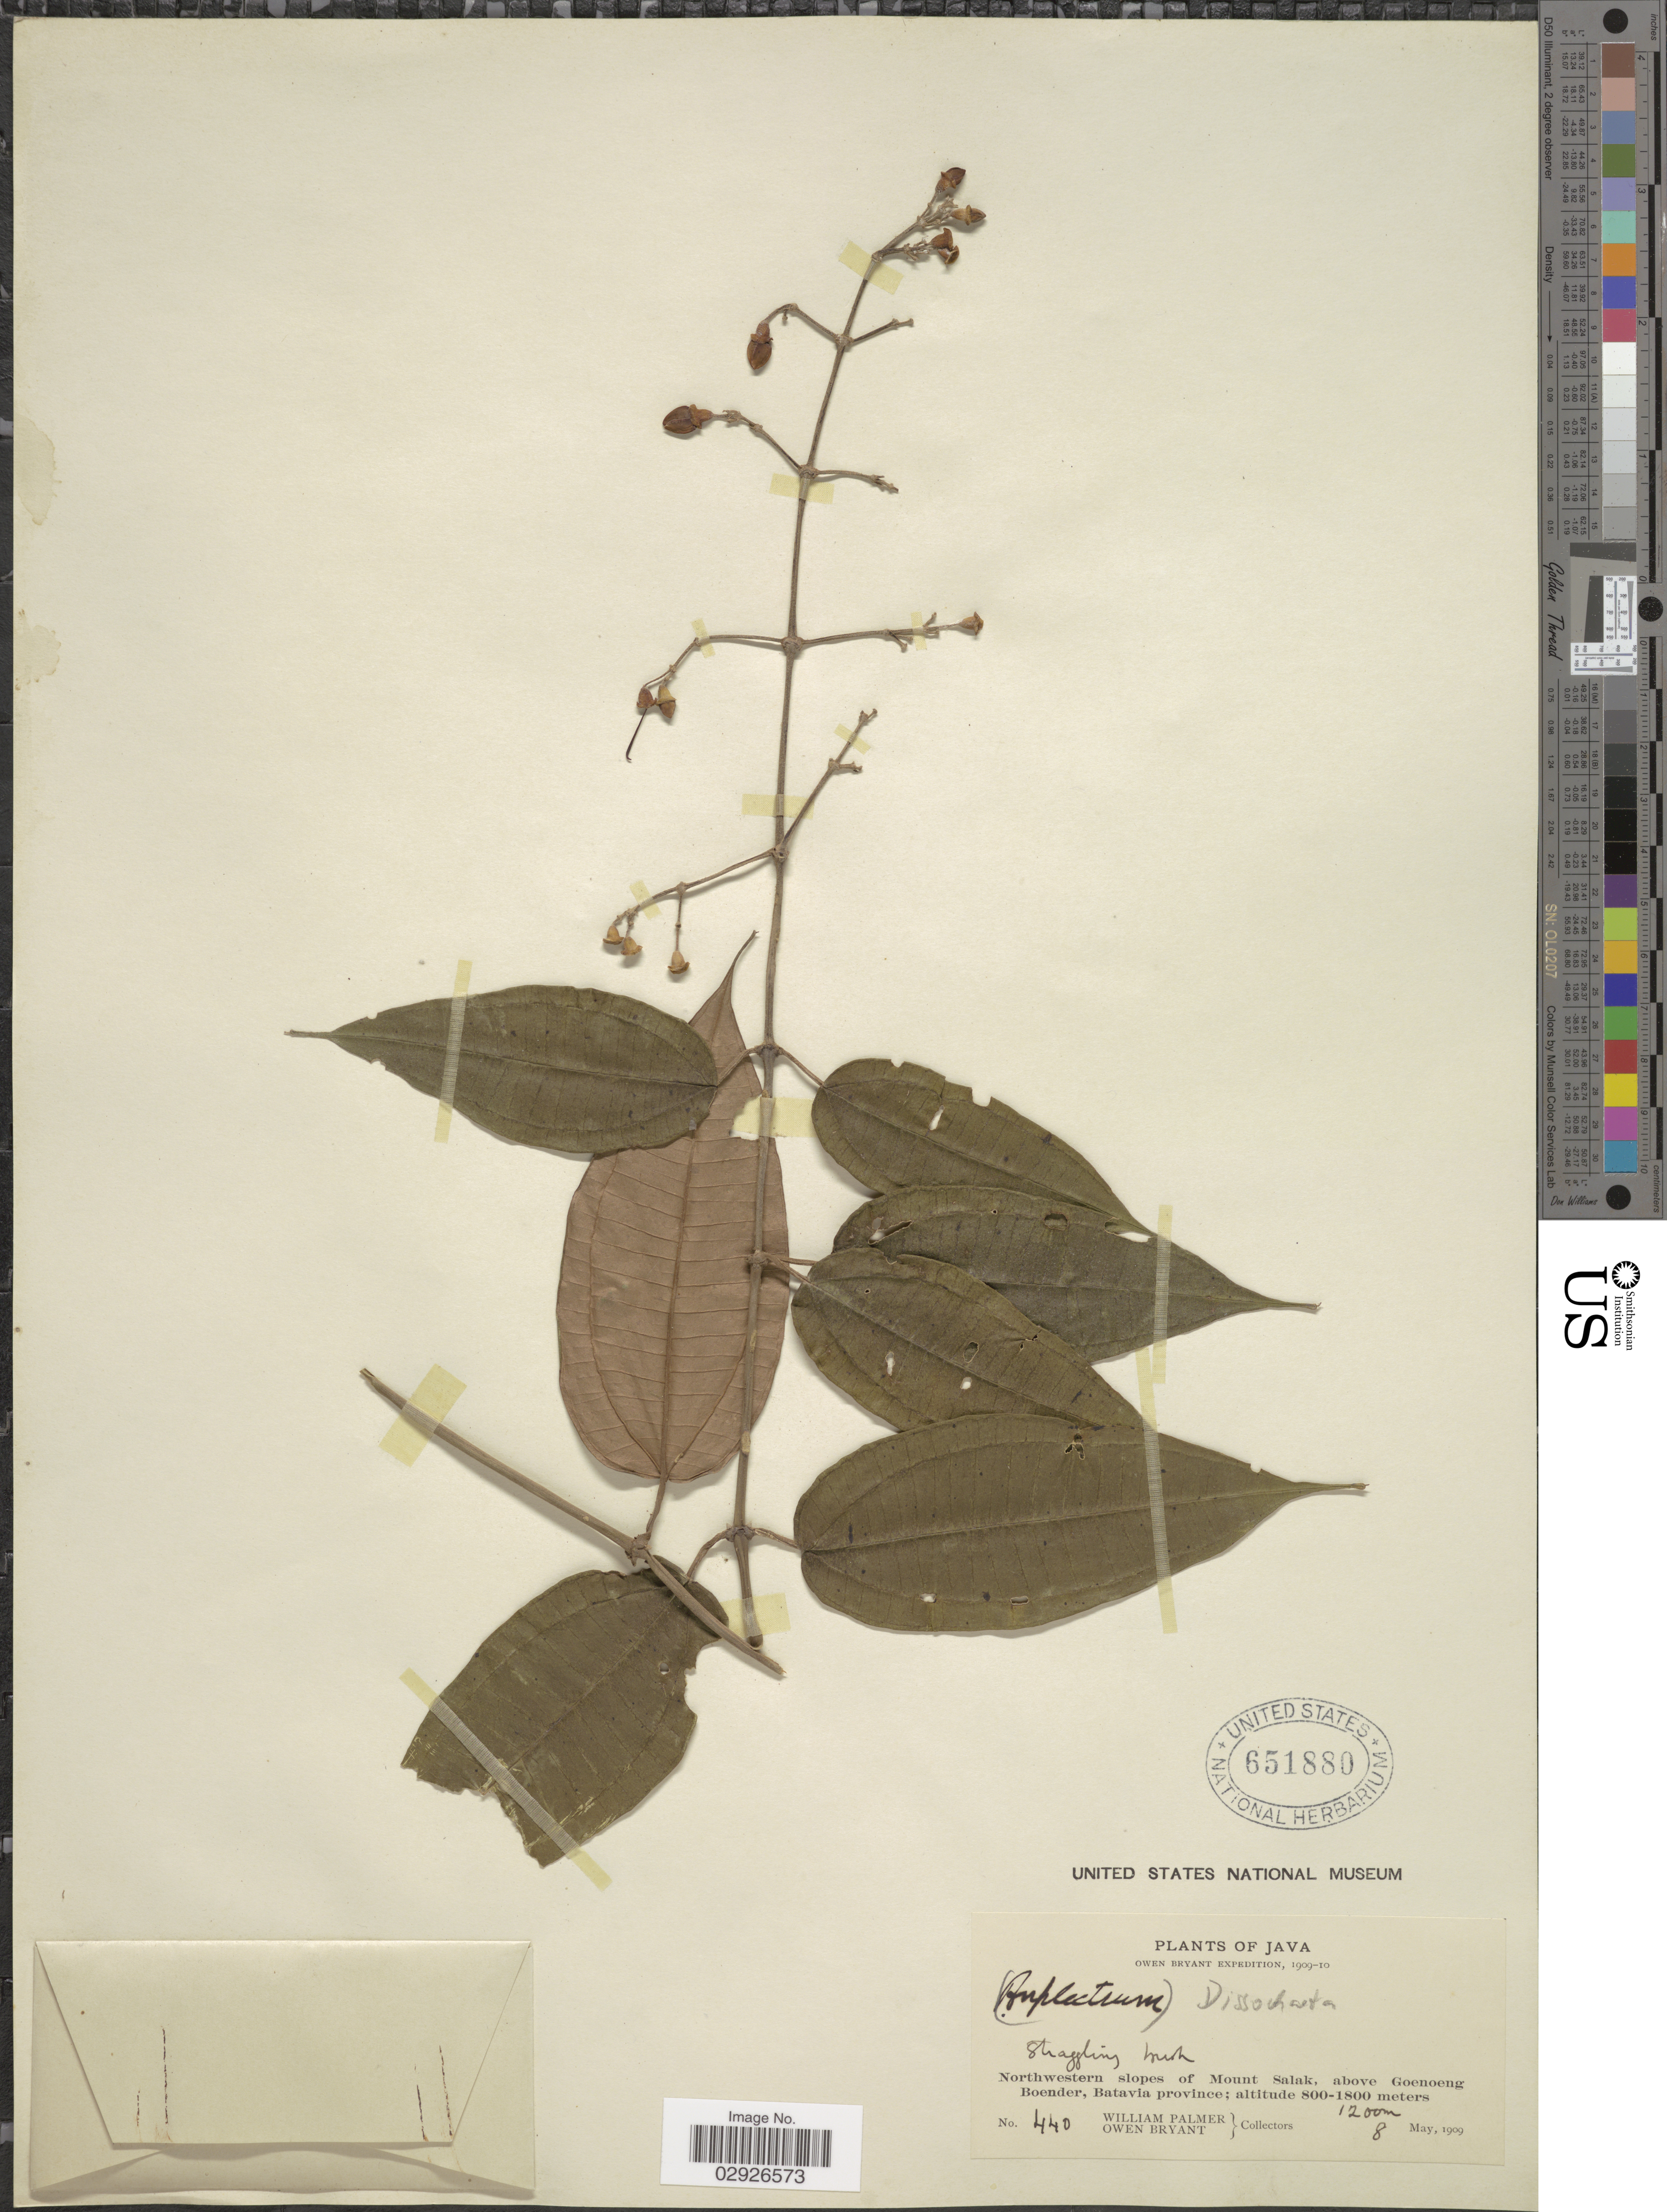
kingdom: Plantae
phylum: Tracheophyta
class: Magnoliopsida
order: Myrtales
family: Melastomataceae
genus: Dissochaeta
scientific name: Dissochaeta sp.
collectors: W. Palmer & O. Bryant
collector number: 440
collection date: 1909-05-08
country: Indonesia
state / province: Java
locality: Northwestern slopes of Mount Salak, above Goenoeng Boender, Batavia province.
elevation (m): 800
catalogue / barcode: US 651880